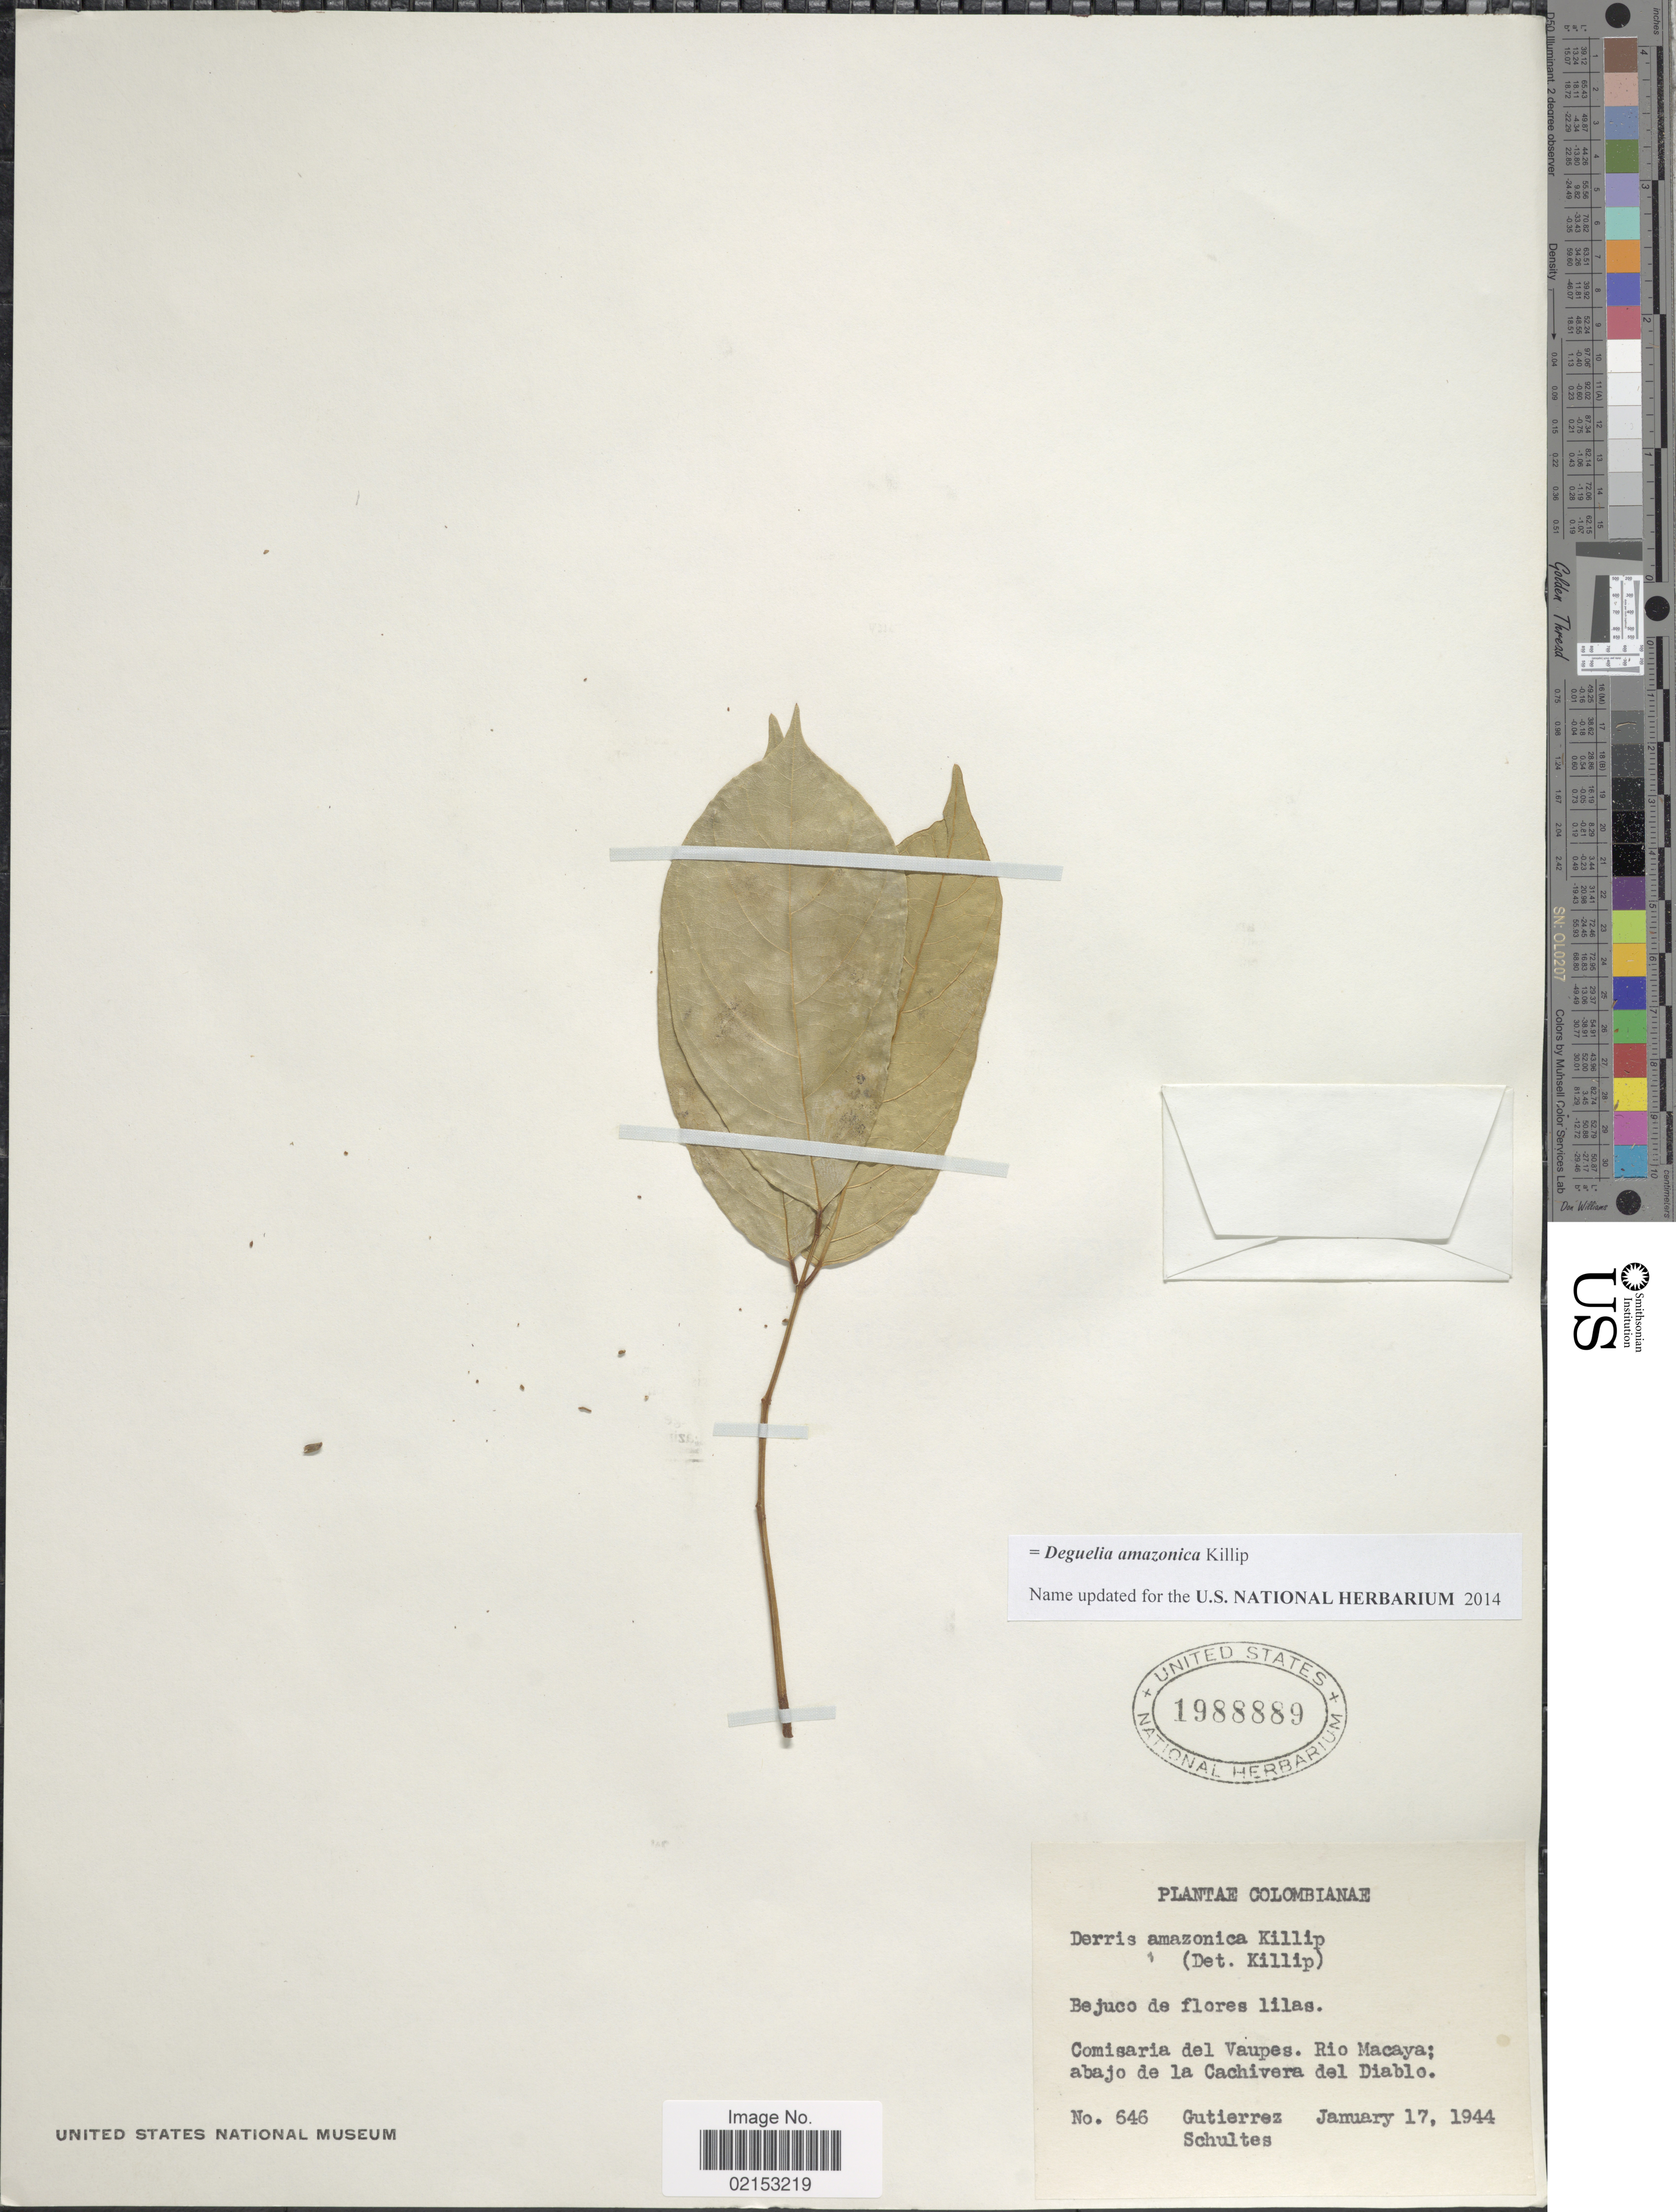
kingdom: Plantae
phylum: Tracheophyta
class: Magnoliopsida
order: Fabales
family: Fabaceae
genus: Deguelia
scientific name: Deguelia amazonica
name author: Killip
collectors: Gutiérrez, -- & -- Schultes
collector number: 646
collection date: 1944-01-17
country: Colombia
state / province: Vaupés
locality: Colombianae, Comisaria del Vaupes, Rio Macaya: abajo de la Cachivera del Diablo.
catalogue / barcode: US 1988889